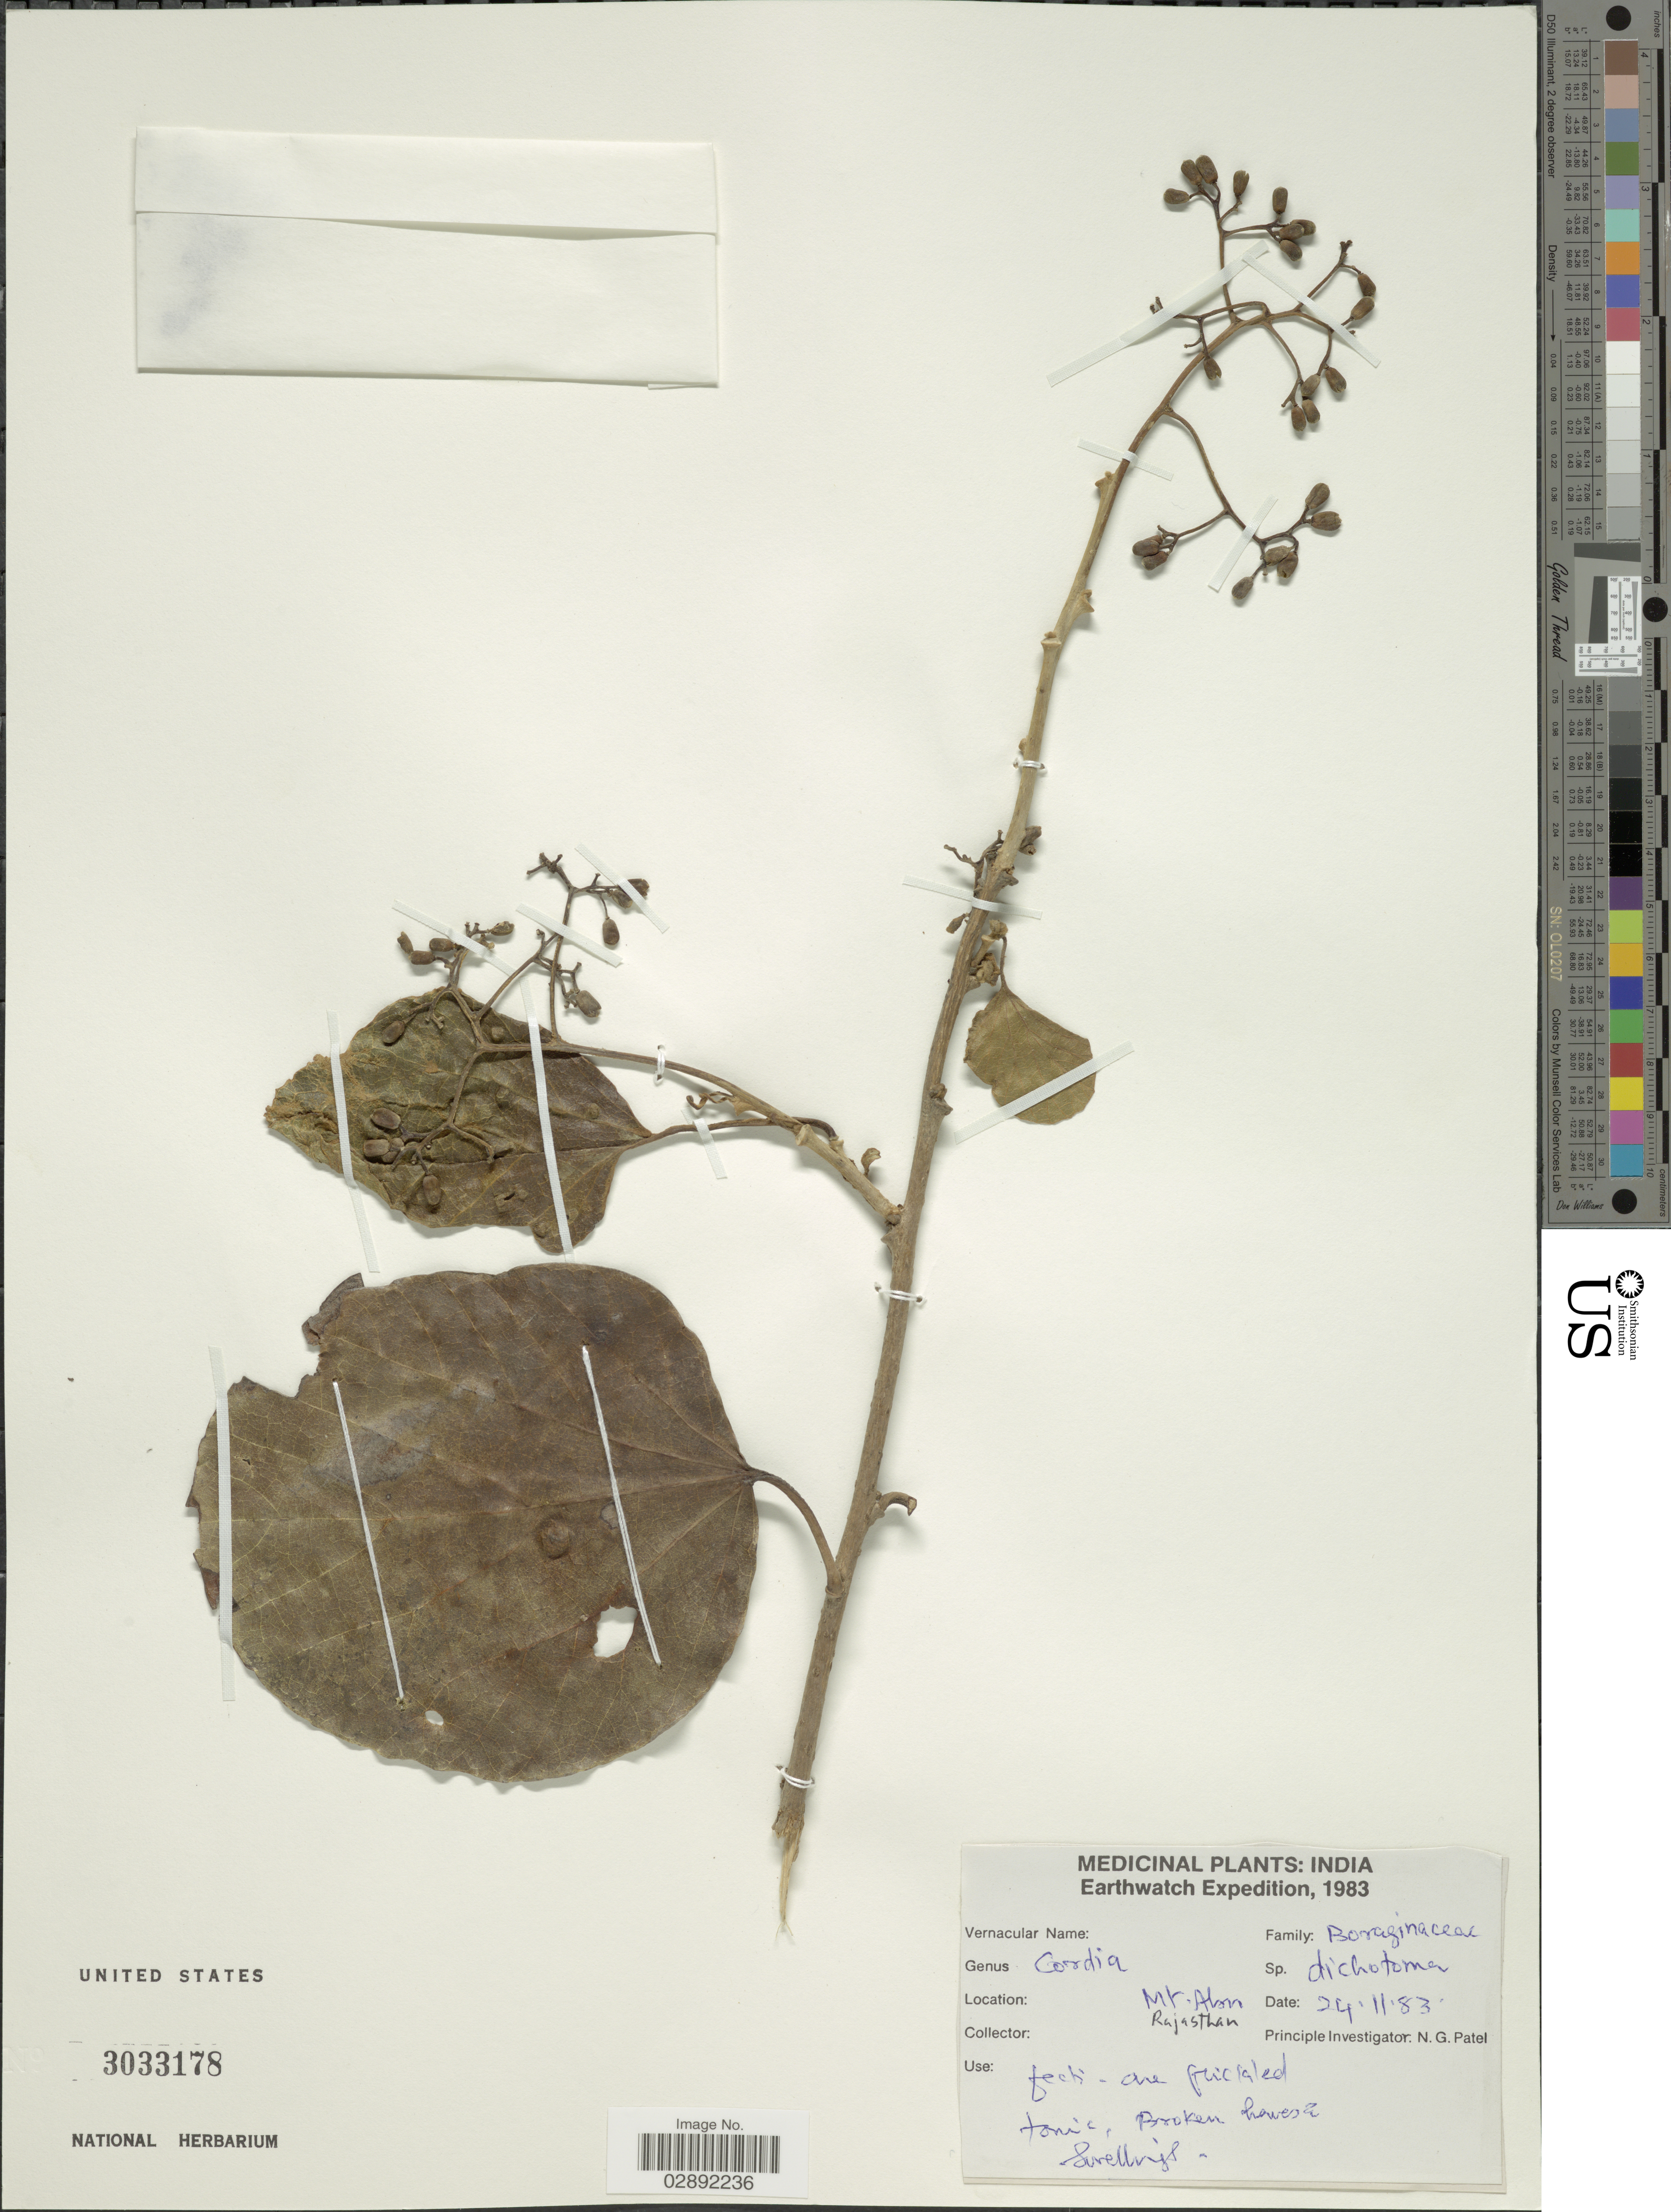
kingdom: Plantae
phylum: Tracheophyta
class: Magnoliopsida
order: Boraginales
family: Cordiaceae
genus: Cordia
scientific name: Cordia sp.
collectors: N. Patel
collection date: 1983-11-24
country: India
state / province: Rajasthan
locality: Mt. Abou.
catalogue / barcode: US 3033178